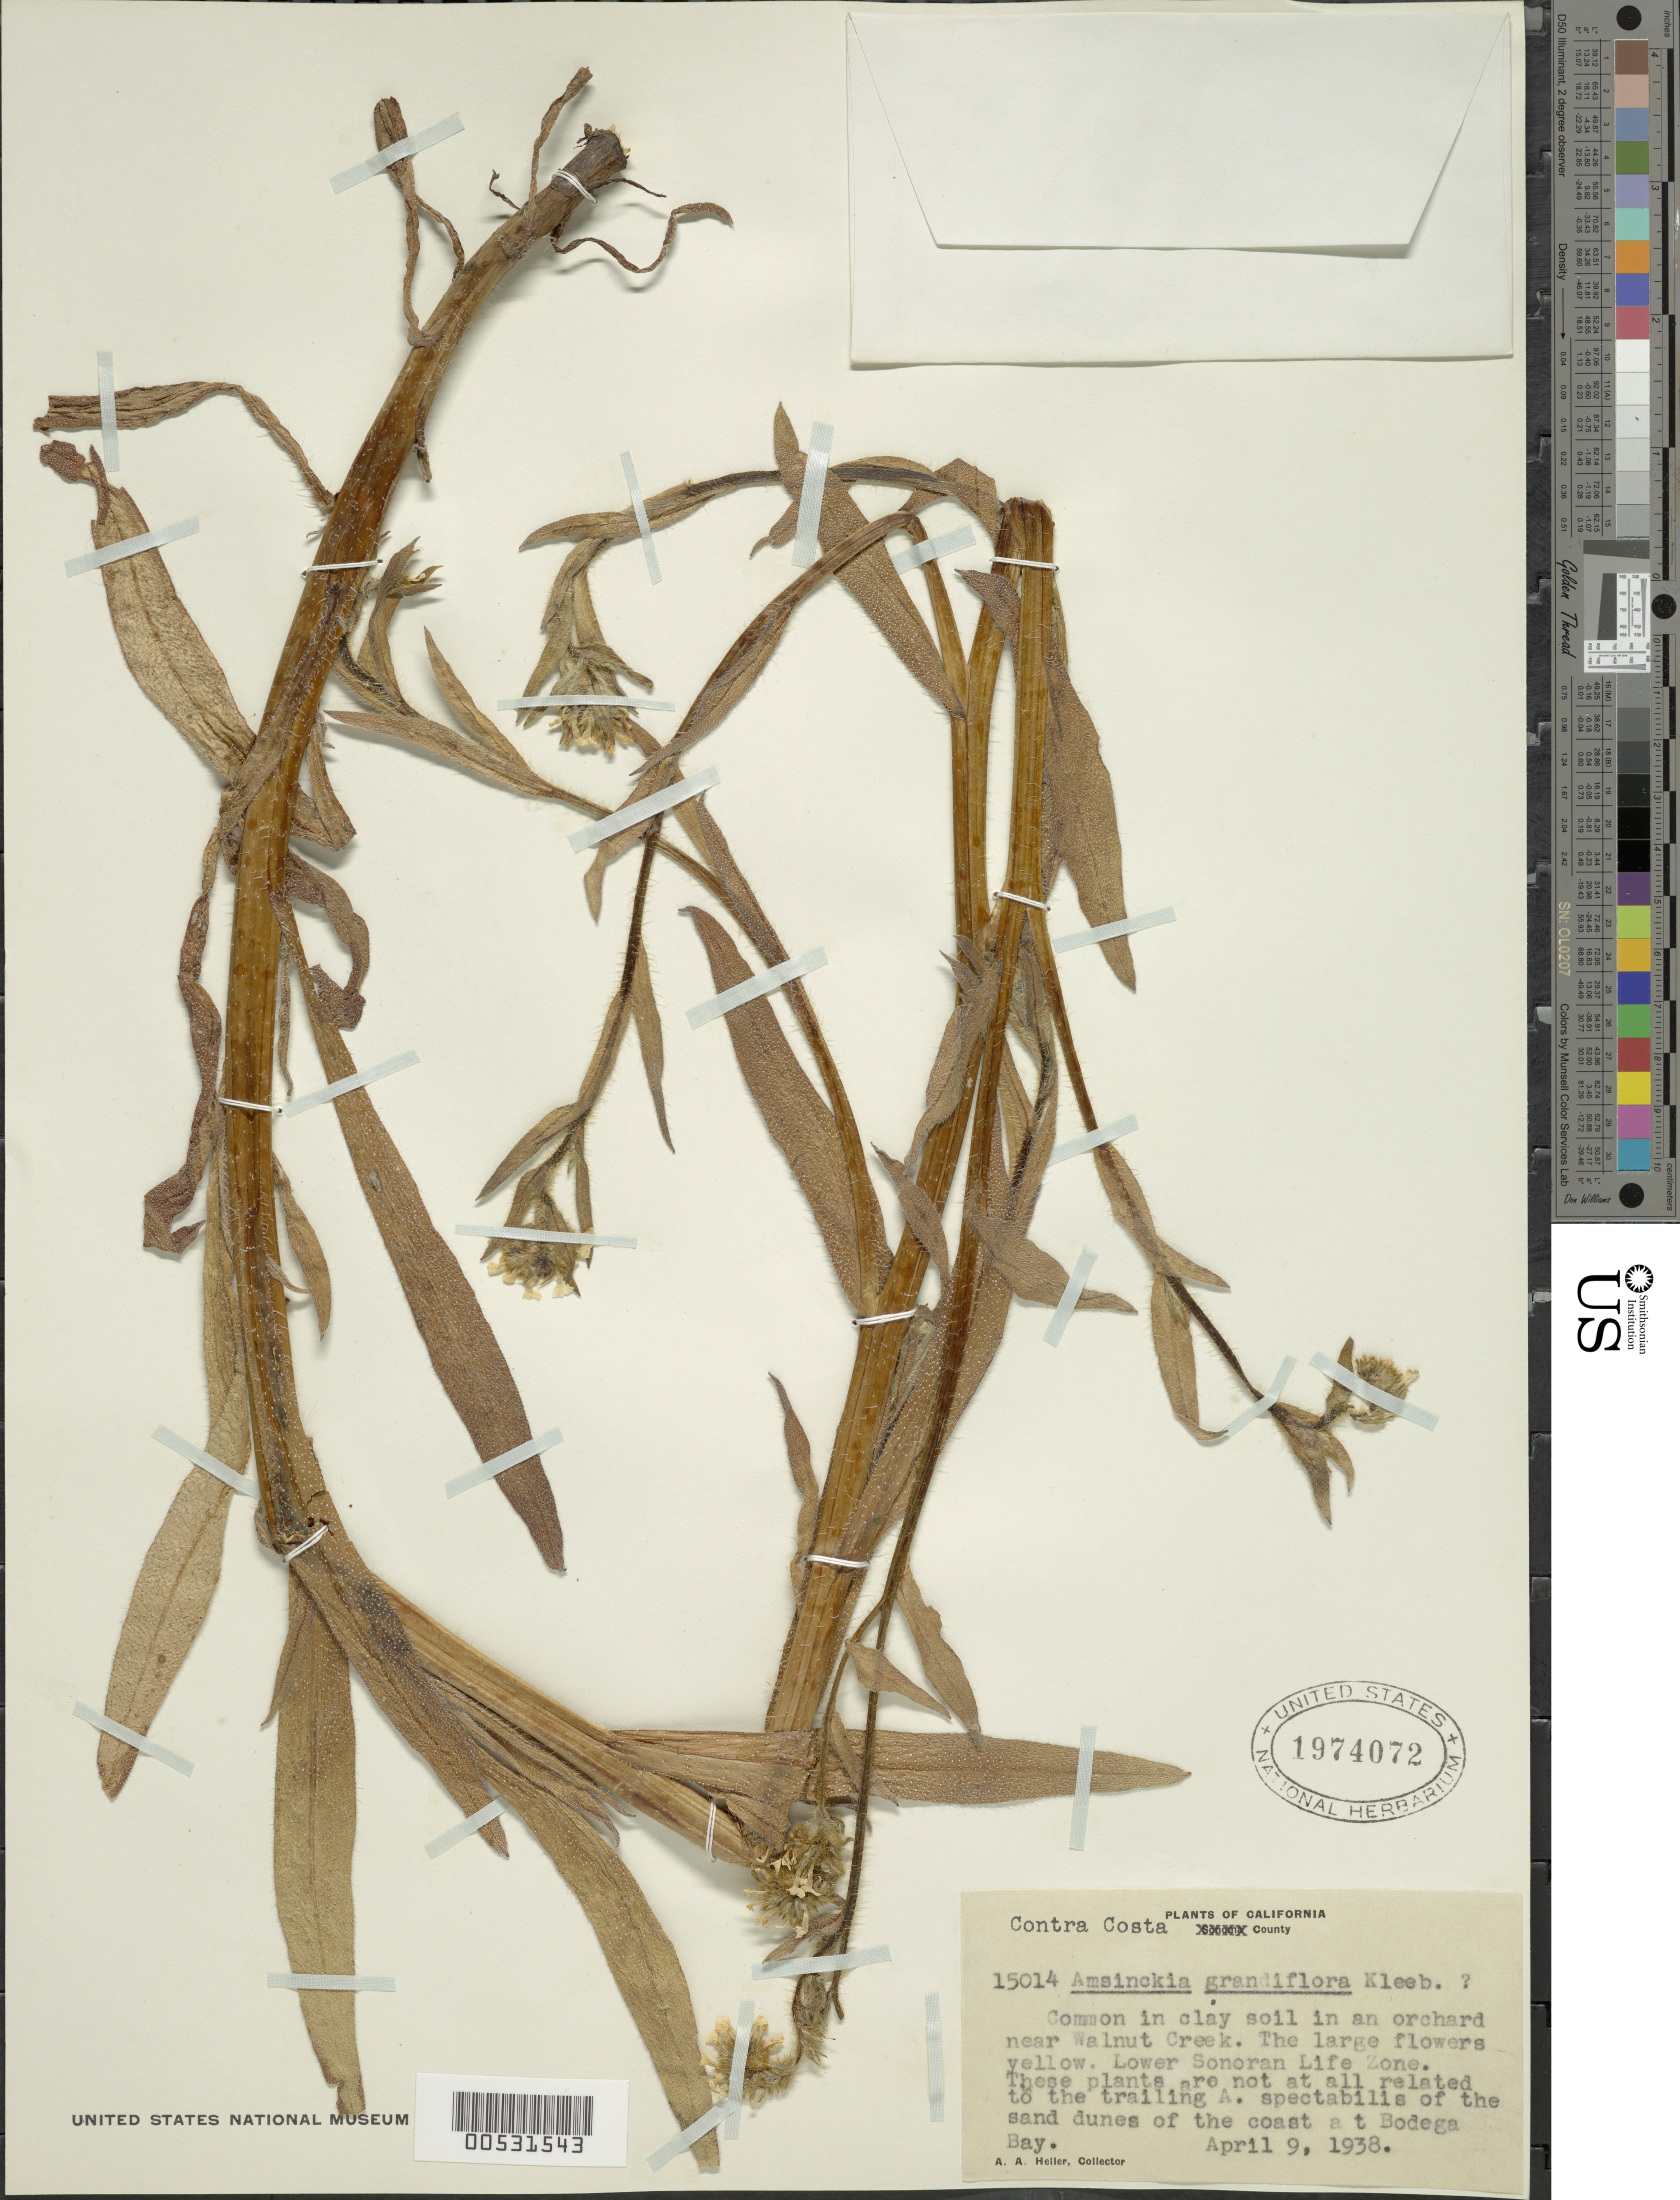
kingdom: Plantae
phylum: Tracheophyta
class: Magnoliopsida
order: Boraginales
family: Boraginaceae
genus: Amsinckia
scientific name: Amsinckia grandiflora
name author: Kleeb.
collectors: A. A. Heller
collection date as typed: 09 Apr 1938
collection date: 1938-04-09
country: United States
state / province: California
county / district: Contra Costa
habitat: Clay soil.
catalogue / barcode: US 1974072